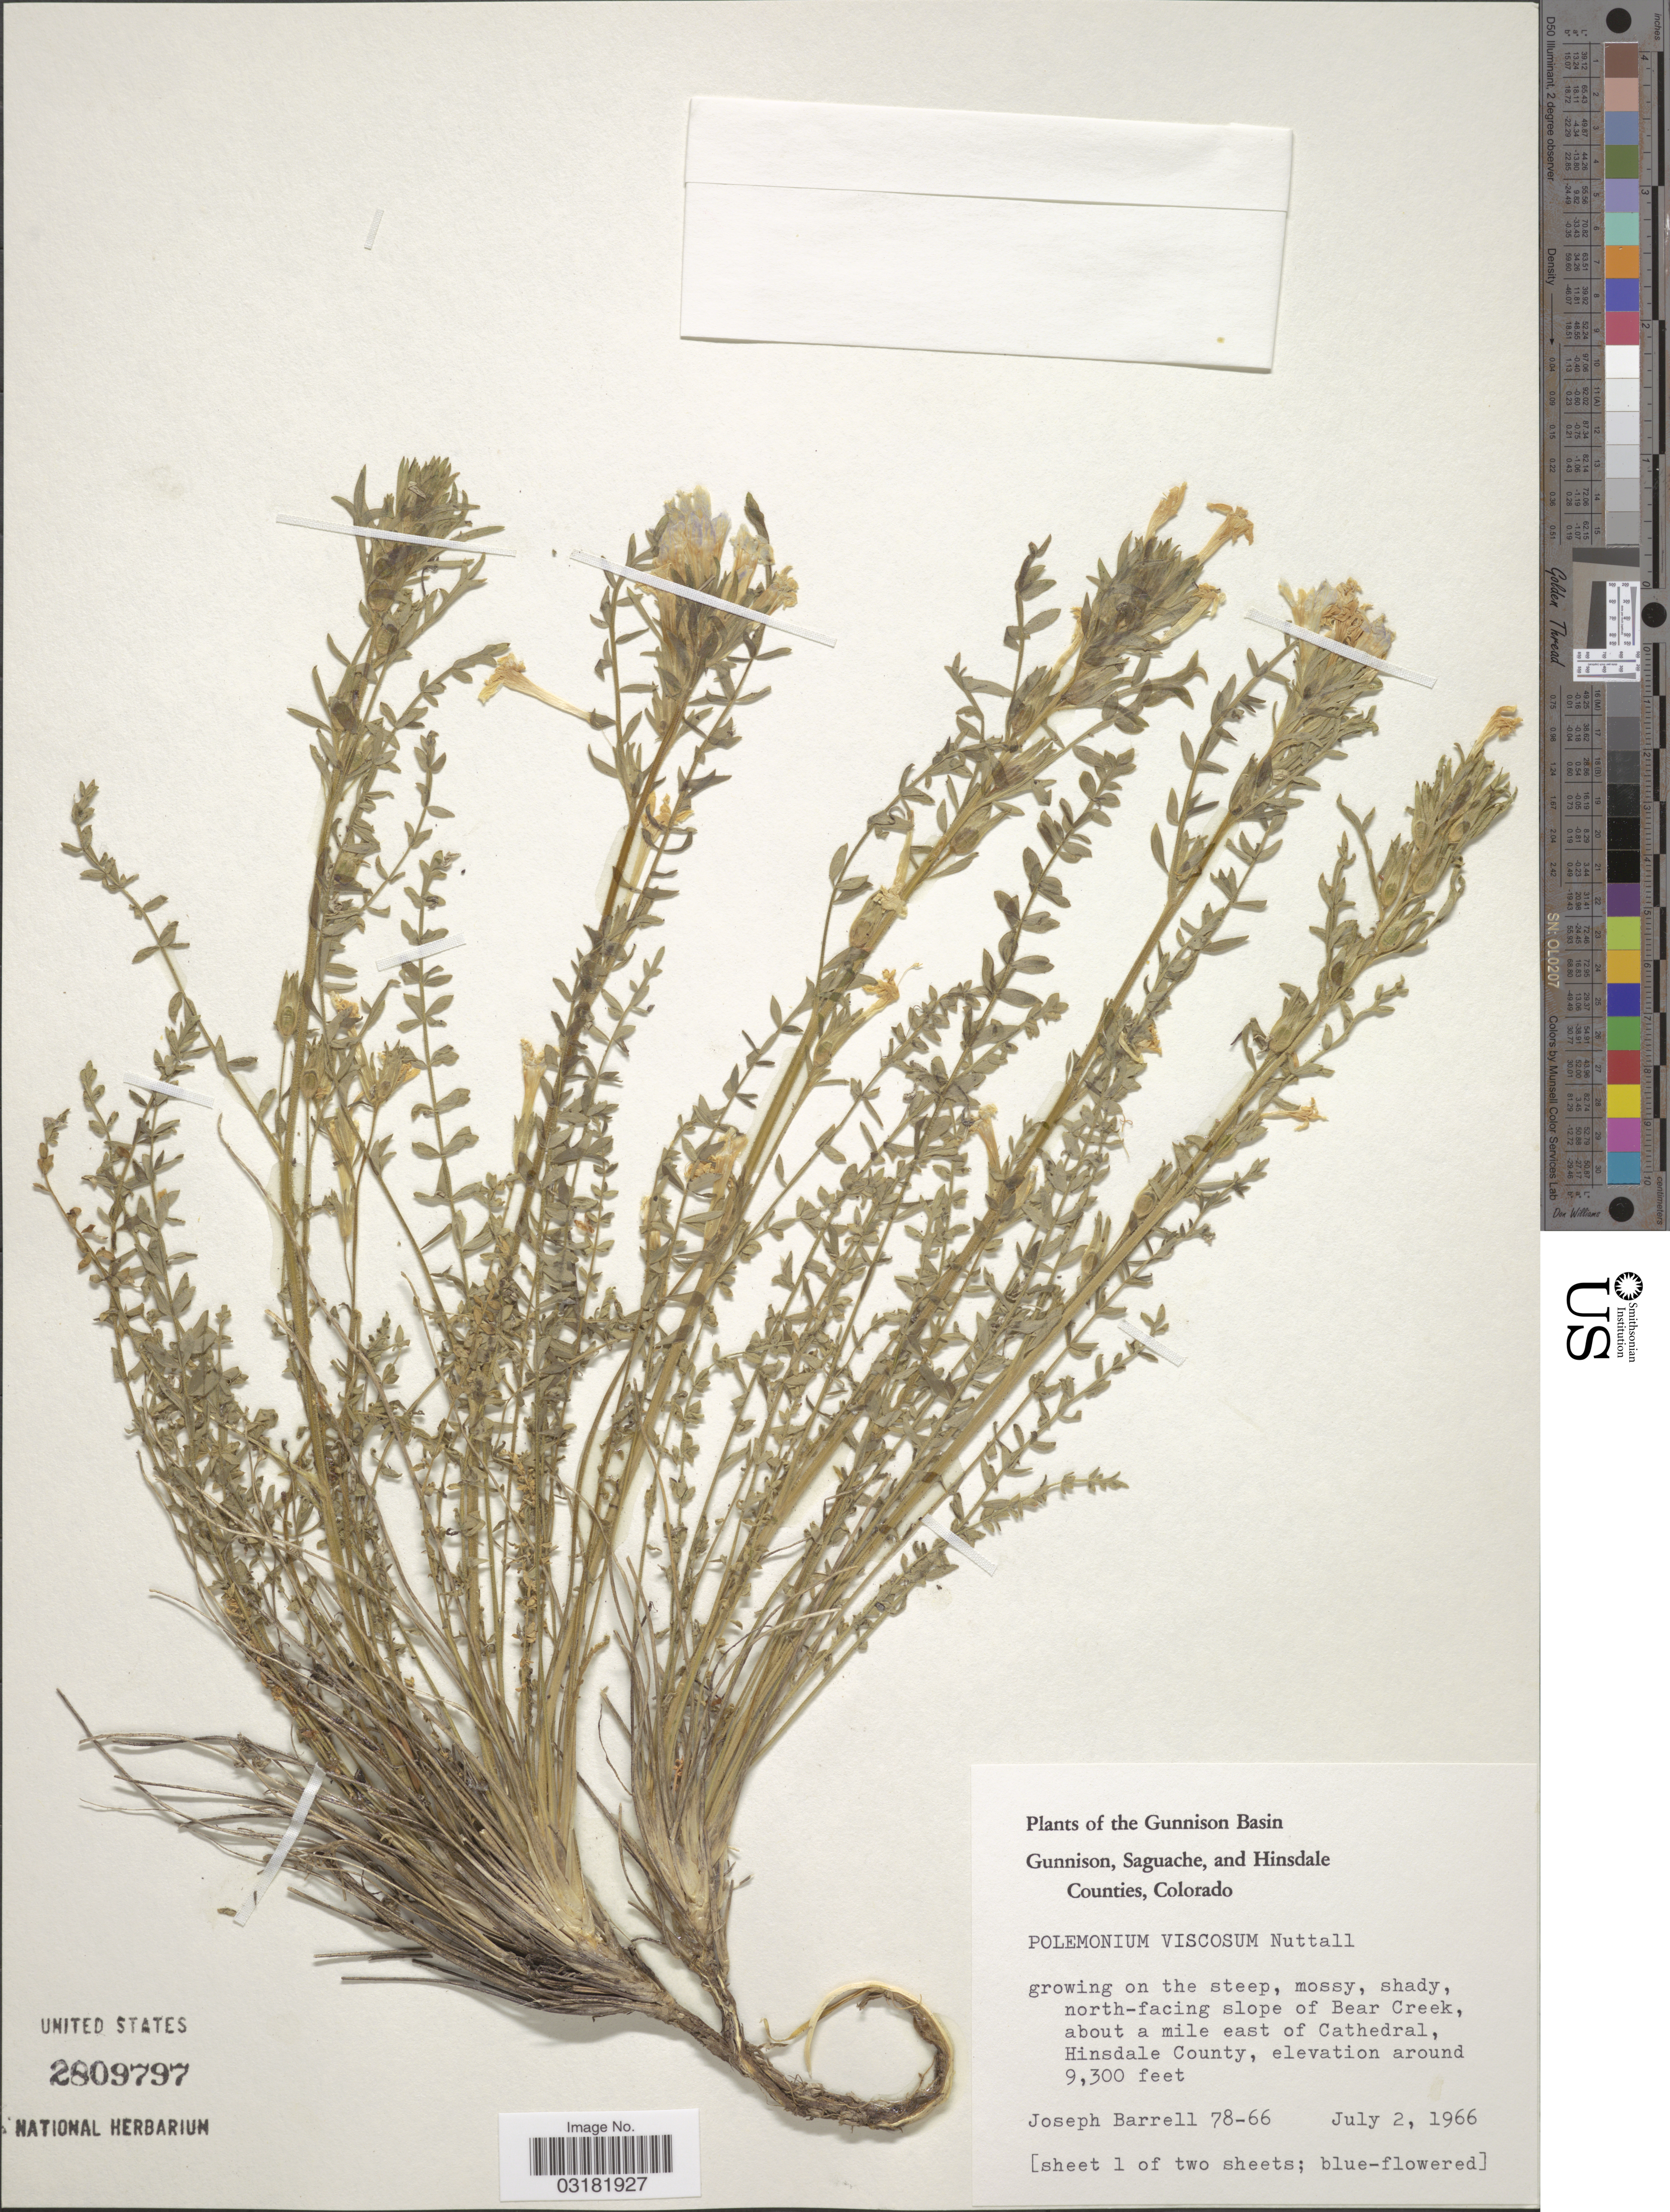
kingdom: Plantae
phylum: Tracheophyta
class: Magnoliopsida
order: Ericales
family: Polemoniaceae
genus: Polemonium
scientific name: Polemonium viscosum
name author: Nutt.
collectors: J. Barrell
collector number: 78-66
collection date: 1966-07-02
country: United States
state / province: Colorado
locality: The Gunnison Basin, Gunnison, Saguache, and Hinsdale Counties, growing on the steep, mossy, shady, north-facing slope of Bear Creek, about a mile east of Cathedral, Hinsdale County.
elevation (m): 2835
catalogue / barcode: US 2809797